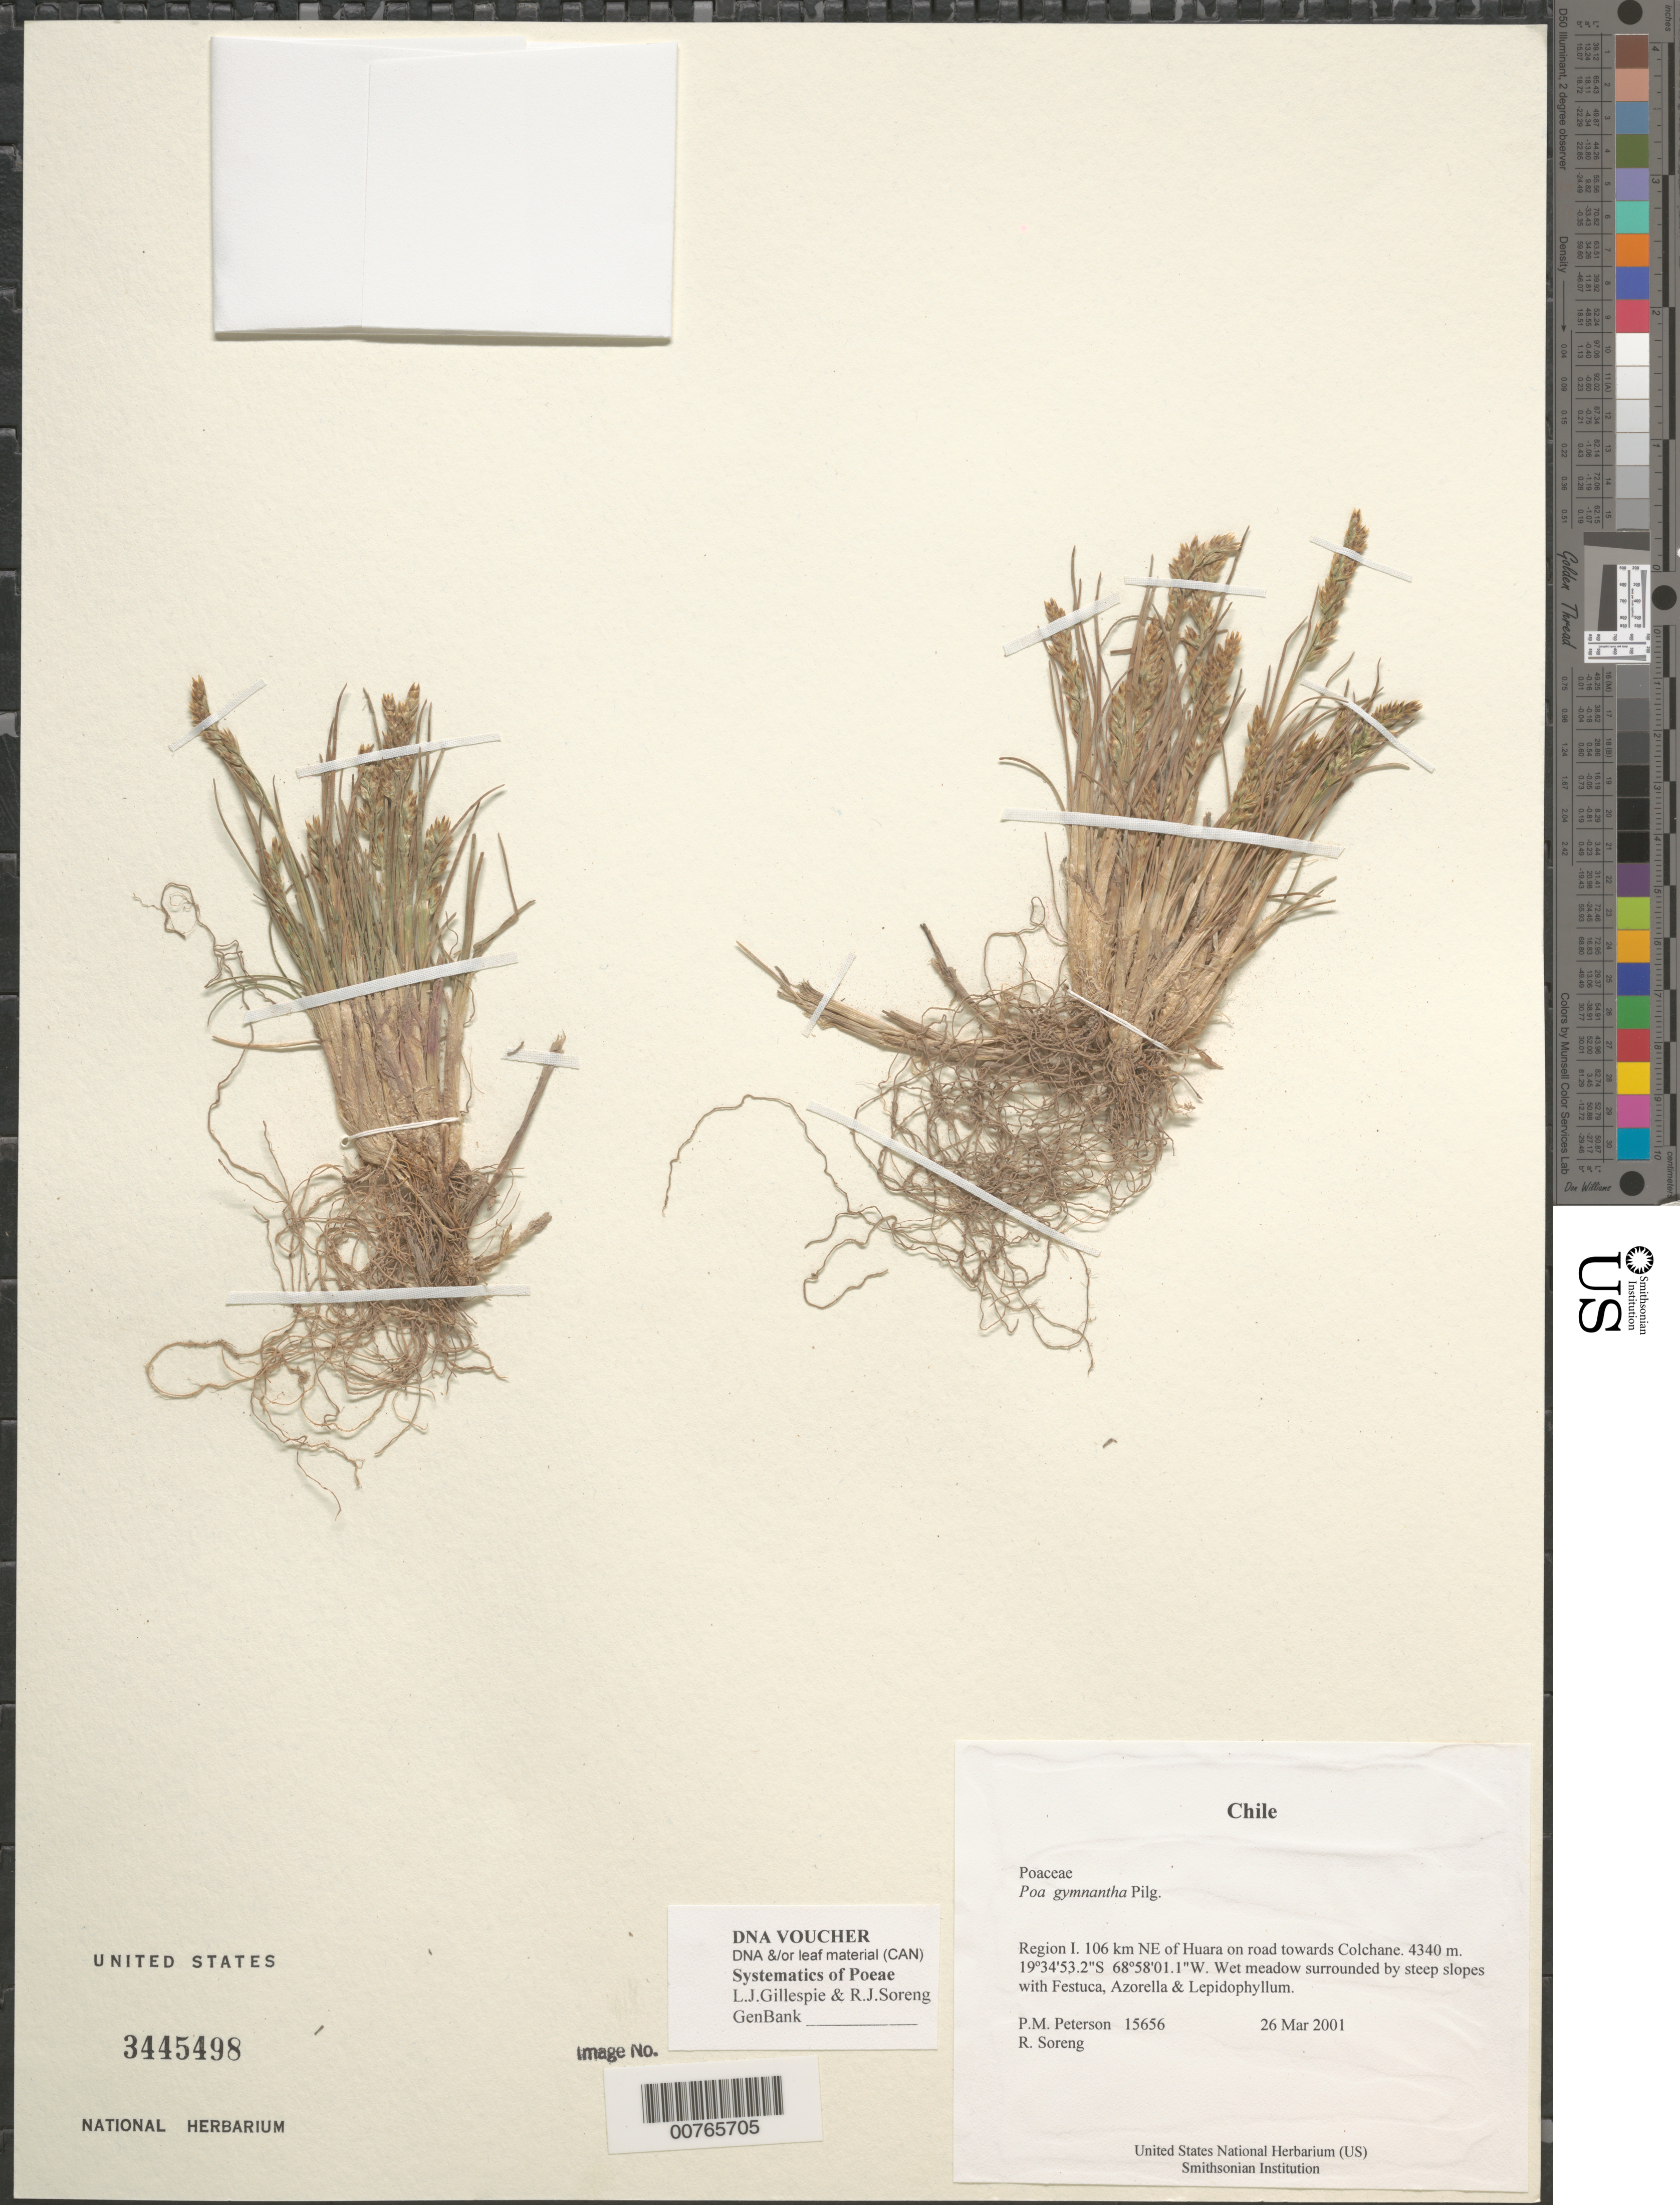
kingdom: Plantae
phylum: Tracheophyta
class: Liliopsida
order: Poales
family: Poaceae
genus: Poa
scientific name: Poa gymnantha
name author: Pilg.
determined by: Soreng, Robert J., Research Associate (BOT), Smithsonian Institution - National Museum of Natural History (UNITED STATES)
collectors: P. M. Peterson & R. J. Soreng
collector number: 15656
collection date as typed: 26 Mar 2001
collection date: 2001-03-26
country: Chile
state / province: Tarapacá (I)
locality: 106 km NE of Huara on road towards Colchane.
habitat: Wet meadow surrounded by steep slopes with Festuca, Azorella & Lepidophyllum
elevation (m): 4340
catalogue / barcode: US 3445498